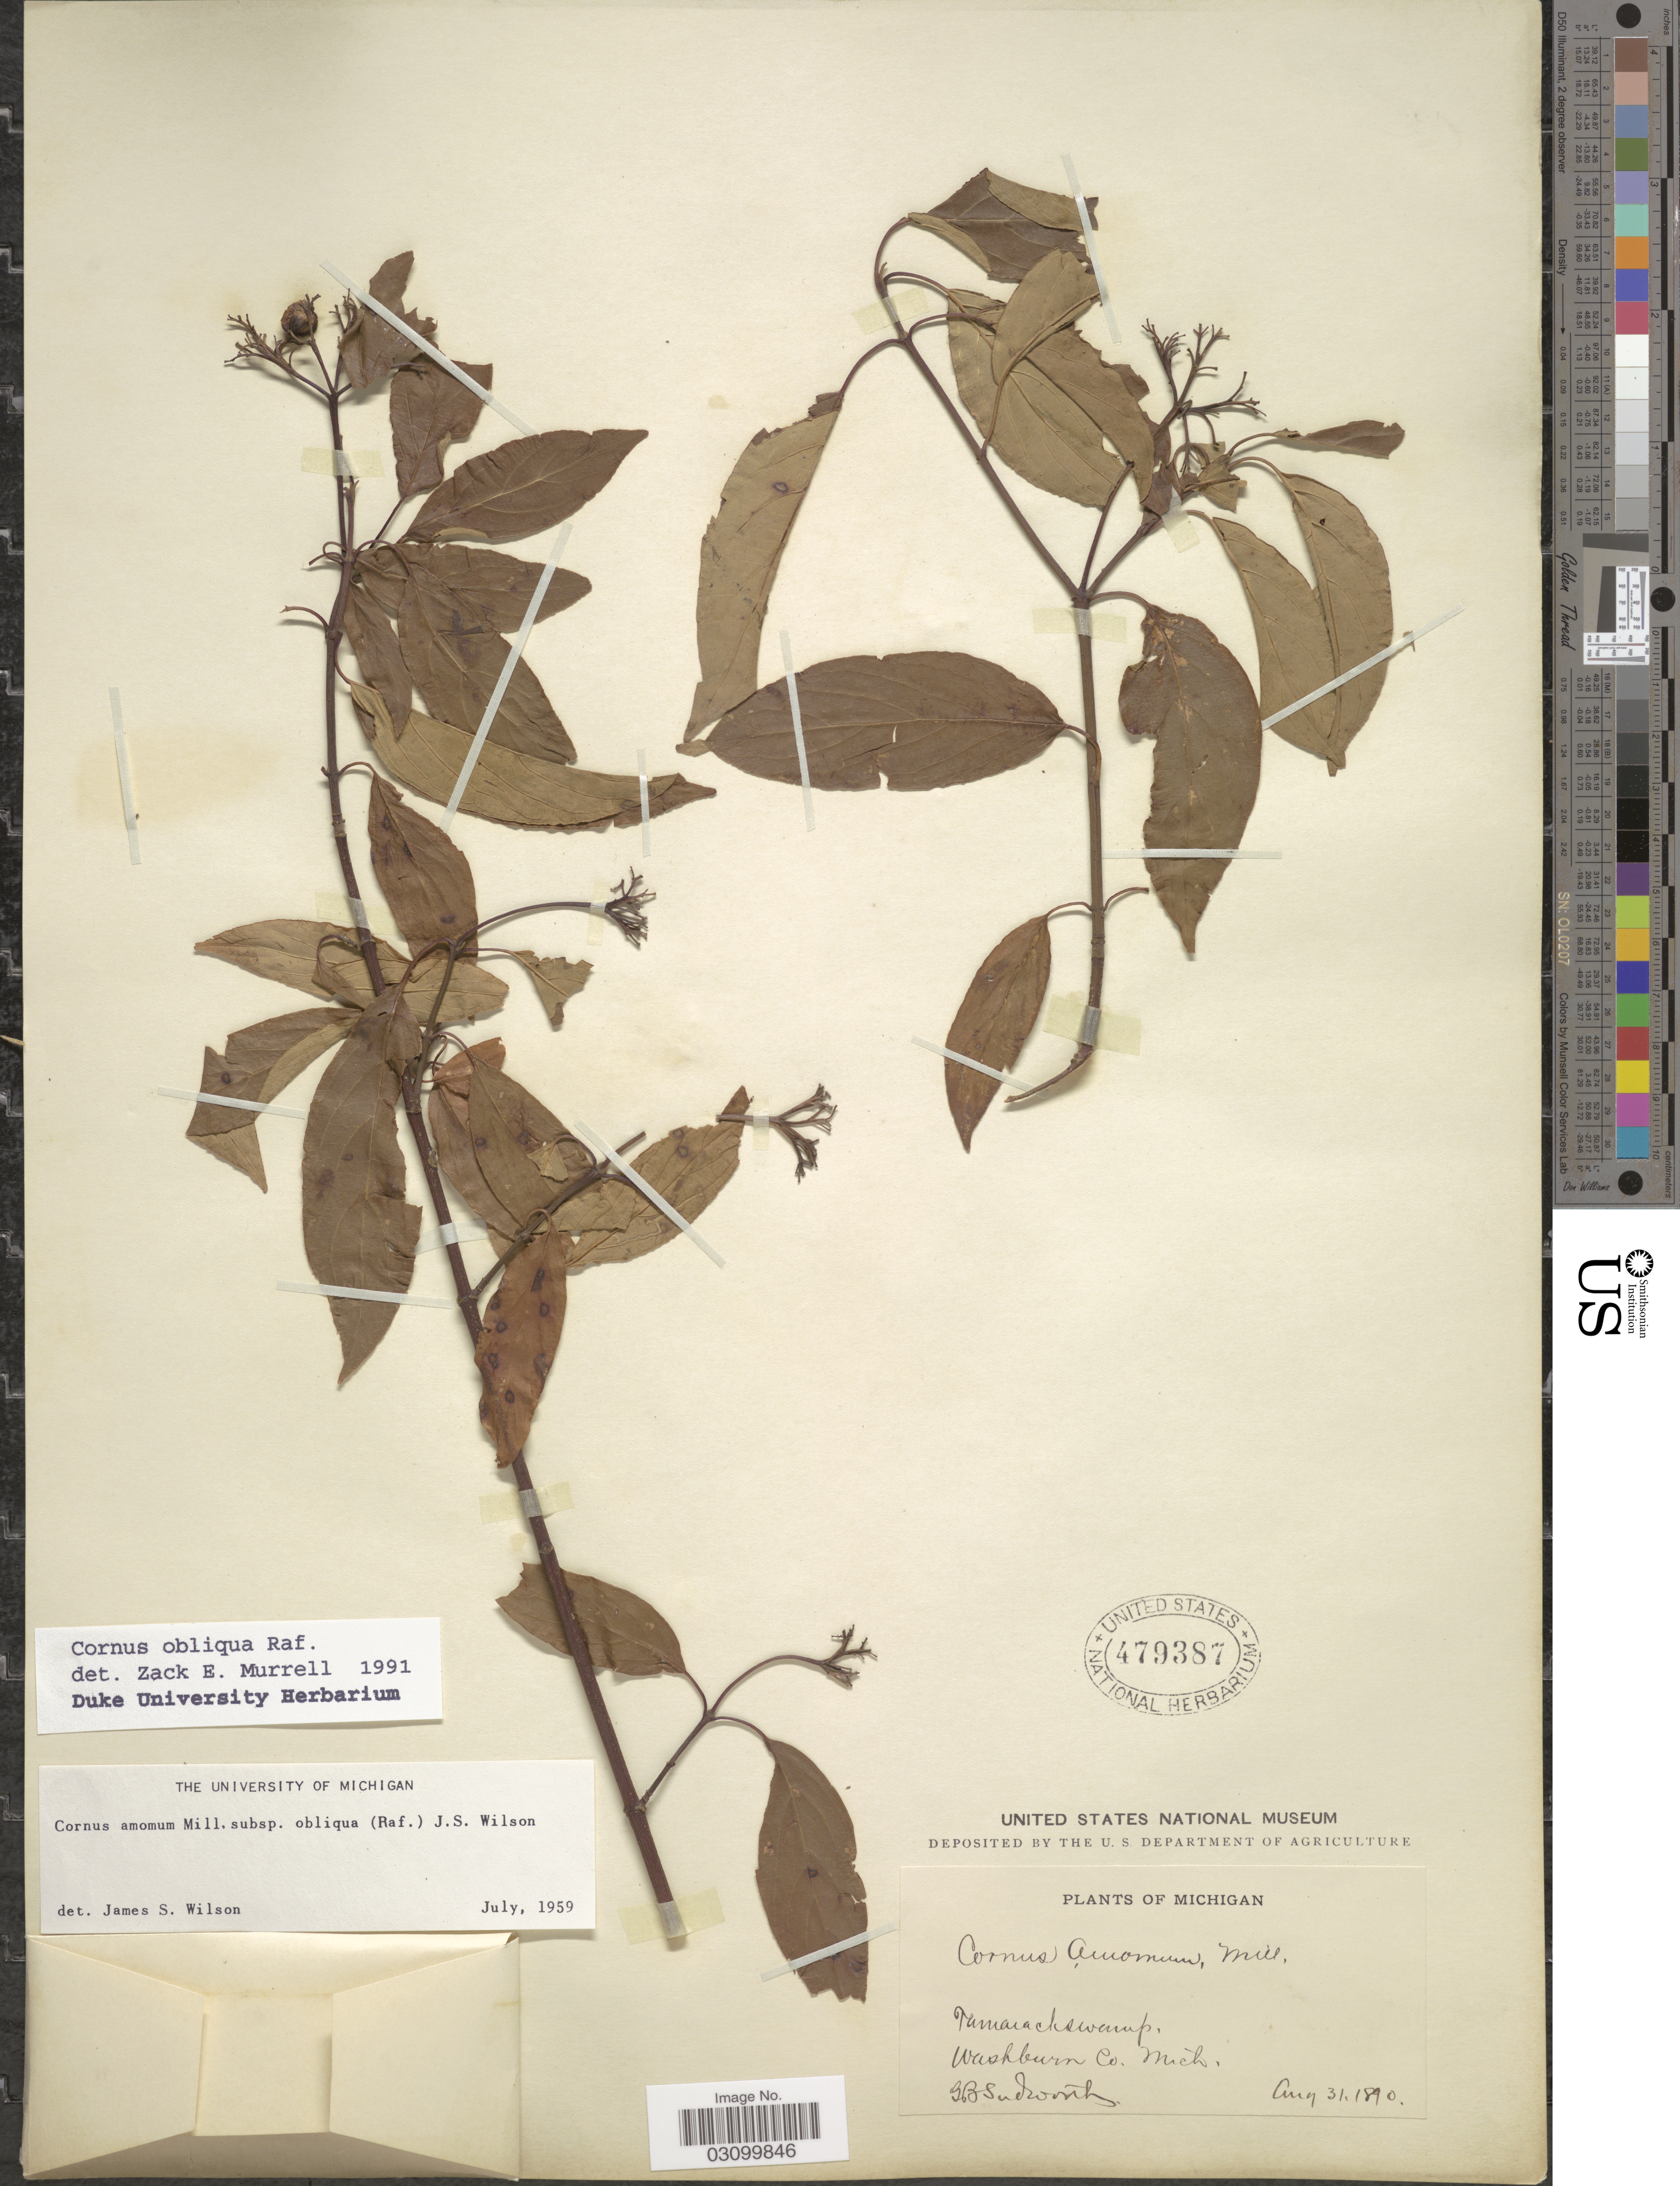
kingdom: Plantae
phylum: Tracheophyta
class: Magnoliopsida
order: Cornales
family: Cornaceae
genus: Cornus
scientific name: Cornus obliqua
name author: Raf.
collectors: G. B. Sudworth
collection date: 1890-08-31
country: United States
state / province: Michigan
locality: Tamarack swamp. Washburn Co.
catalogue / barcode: US 479387